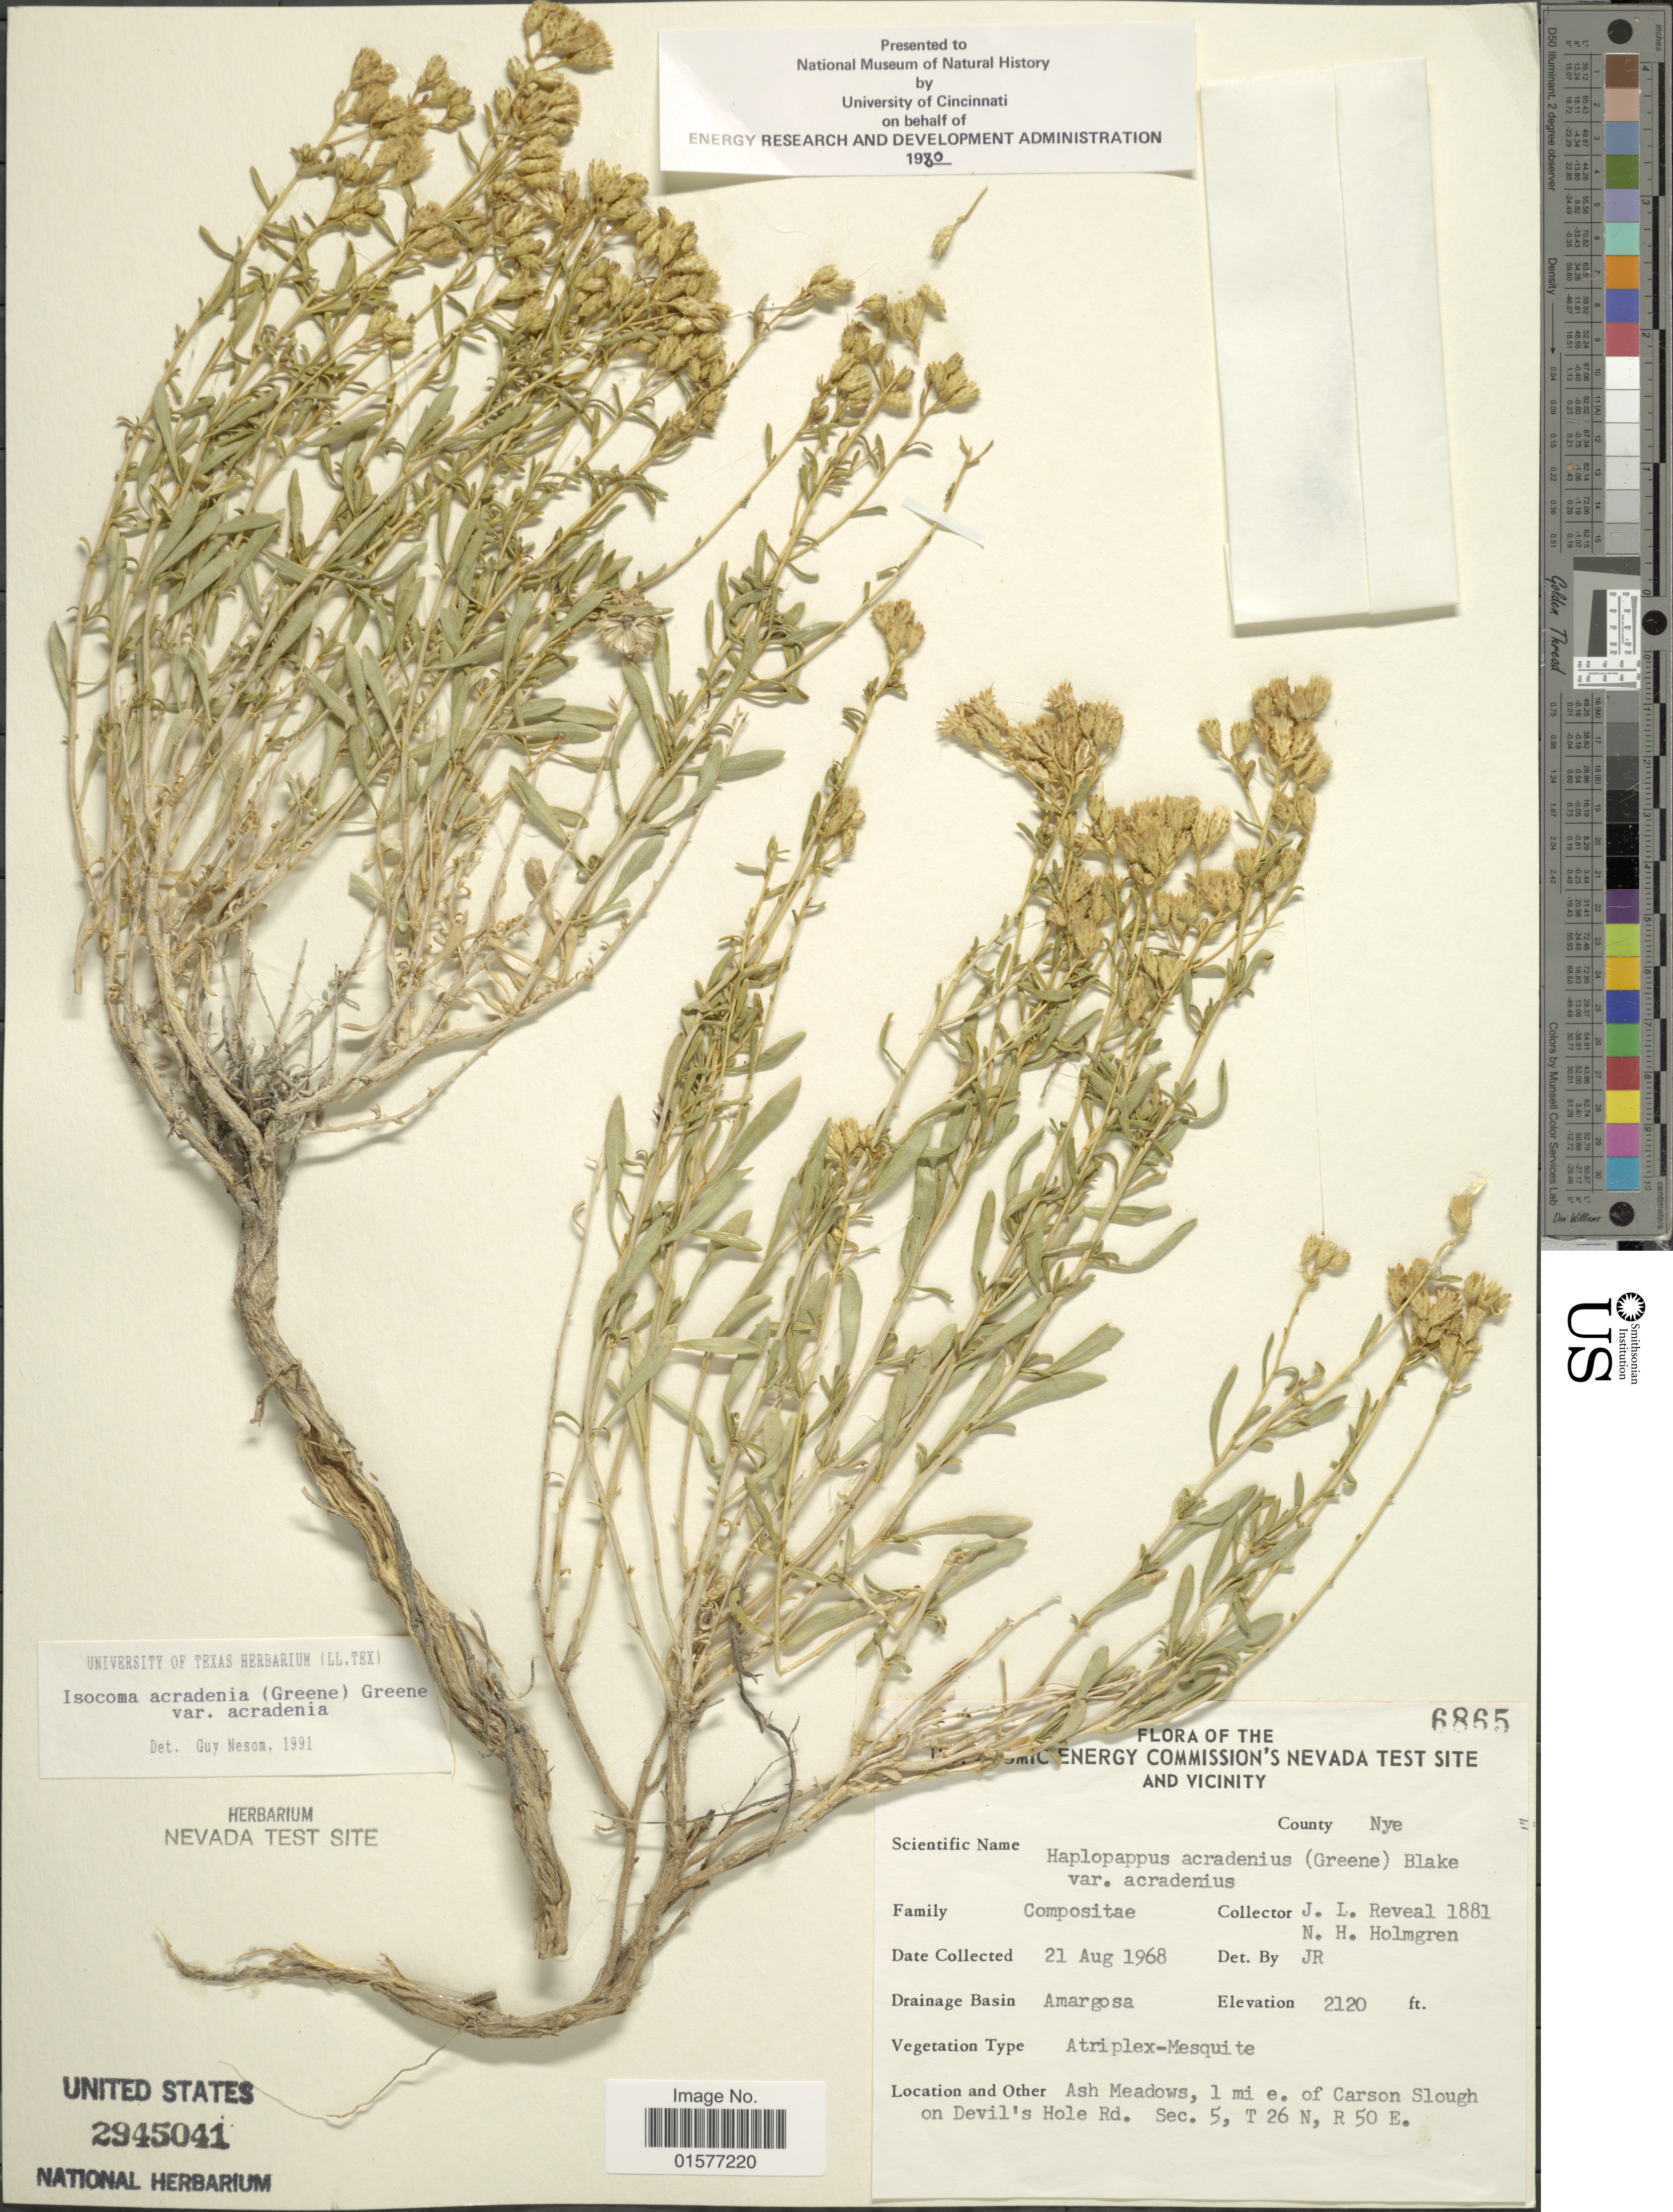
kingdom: Plantae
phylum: Tracheophyta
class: Magnoliopsida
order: Asterales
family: Asteraceae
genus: Isocoma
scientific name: Isocoma acradenia var. acradenia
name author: (Greene) Greene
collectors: J. L. Reveal & N. H. Holmgren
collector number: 1881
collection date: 1968-08-21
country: United States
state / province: Nevada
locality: U.S. Atomic Energy Commission's Nevada Test Site And Vicinity, County Nye, Drainage Basin Amargosa, Ash Meadows, 1 mi. e. of Carson Slough on Debil's Hole Rd. Sed. 5, T 26 N, R 50 E.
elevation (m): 646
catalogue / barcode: US 2945041